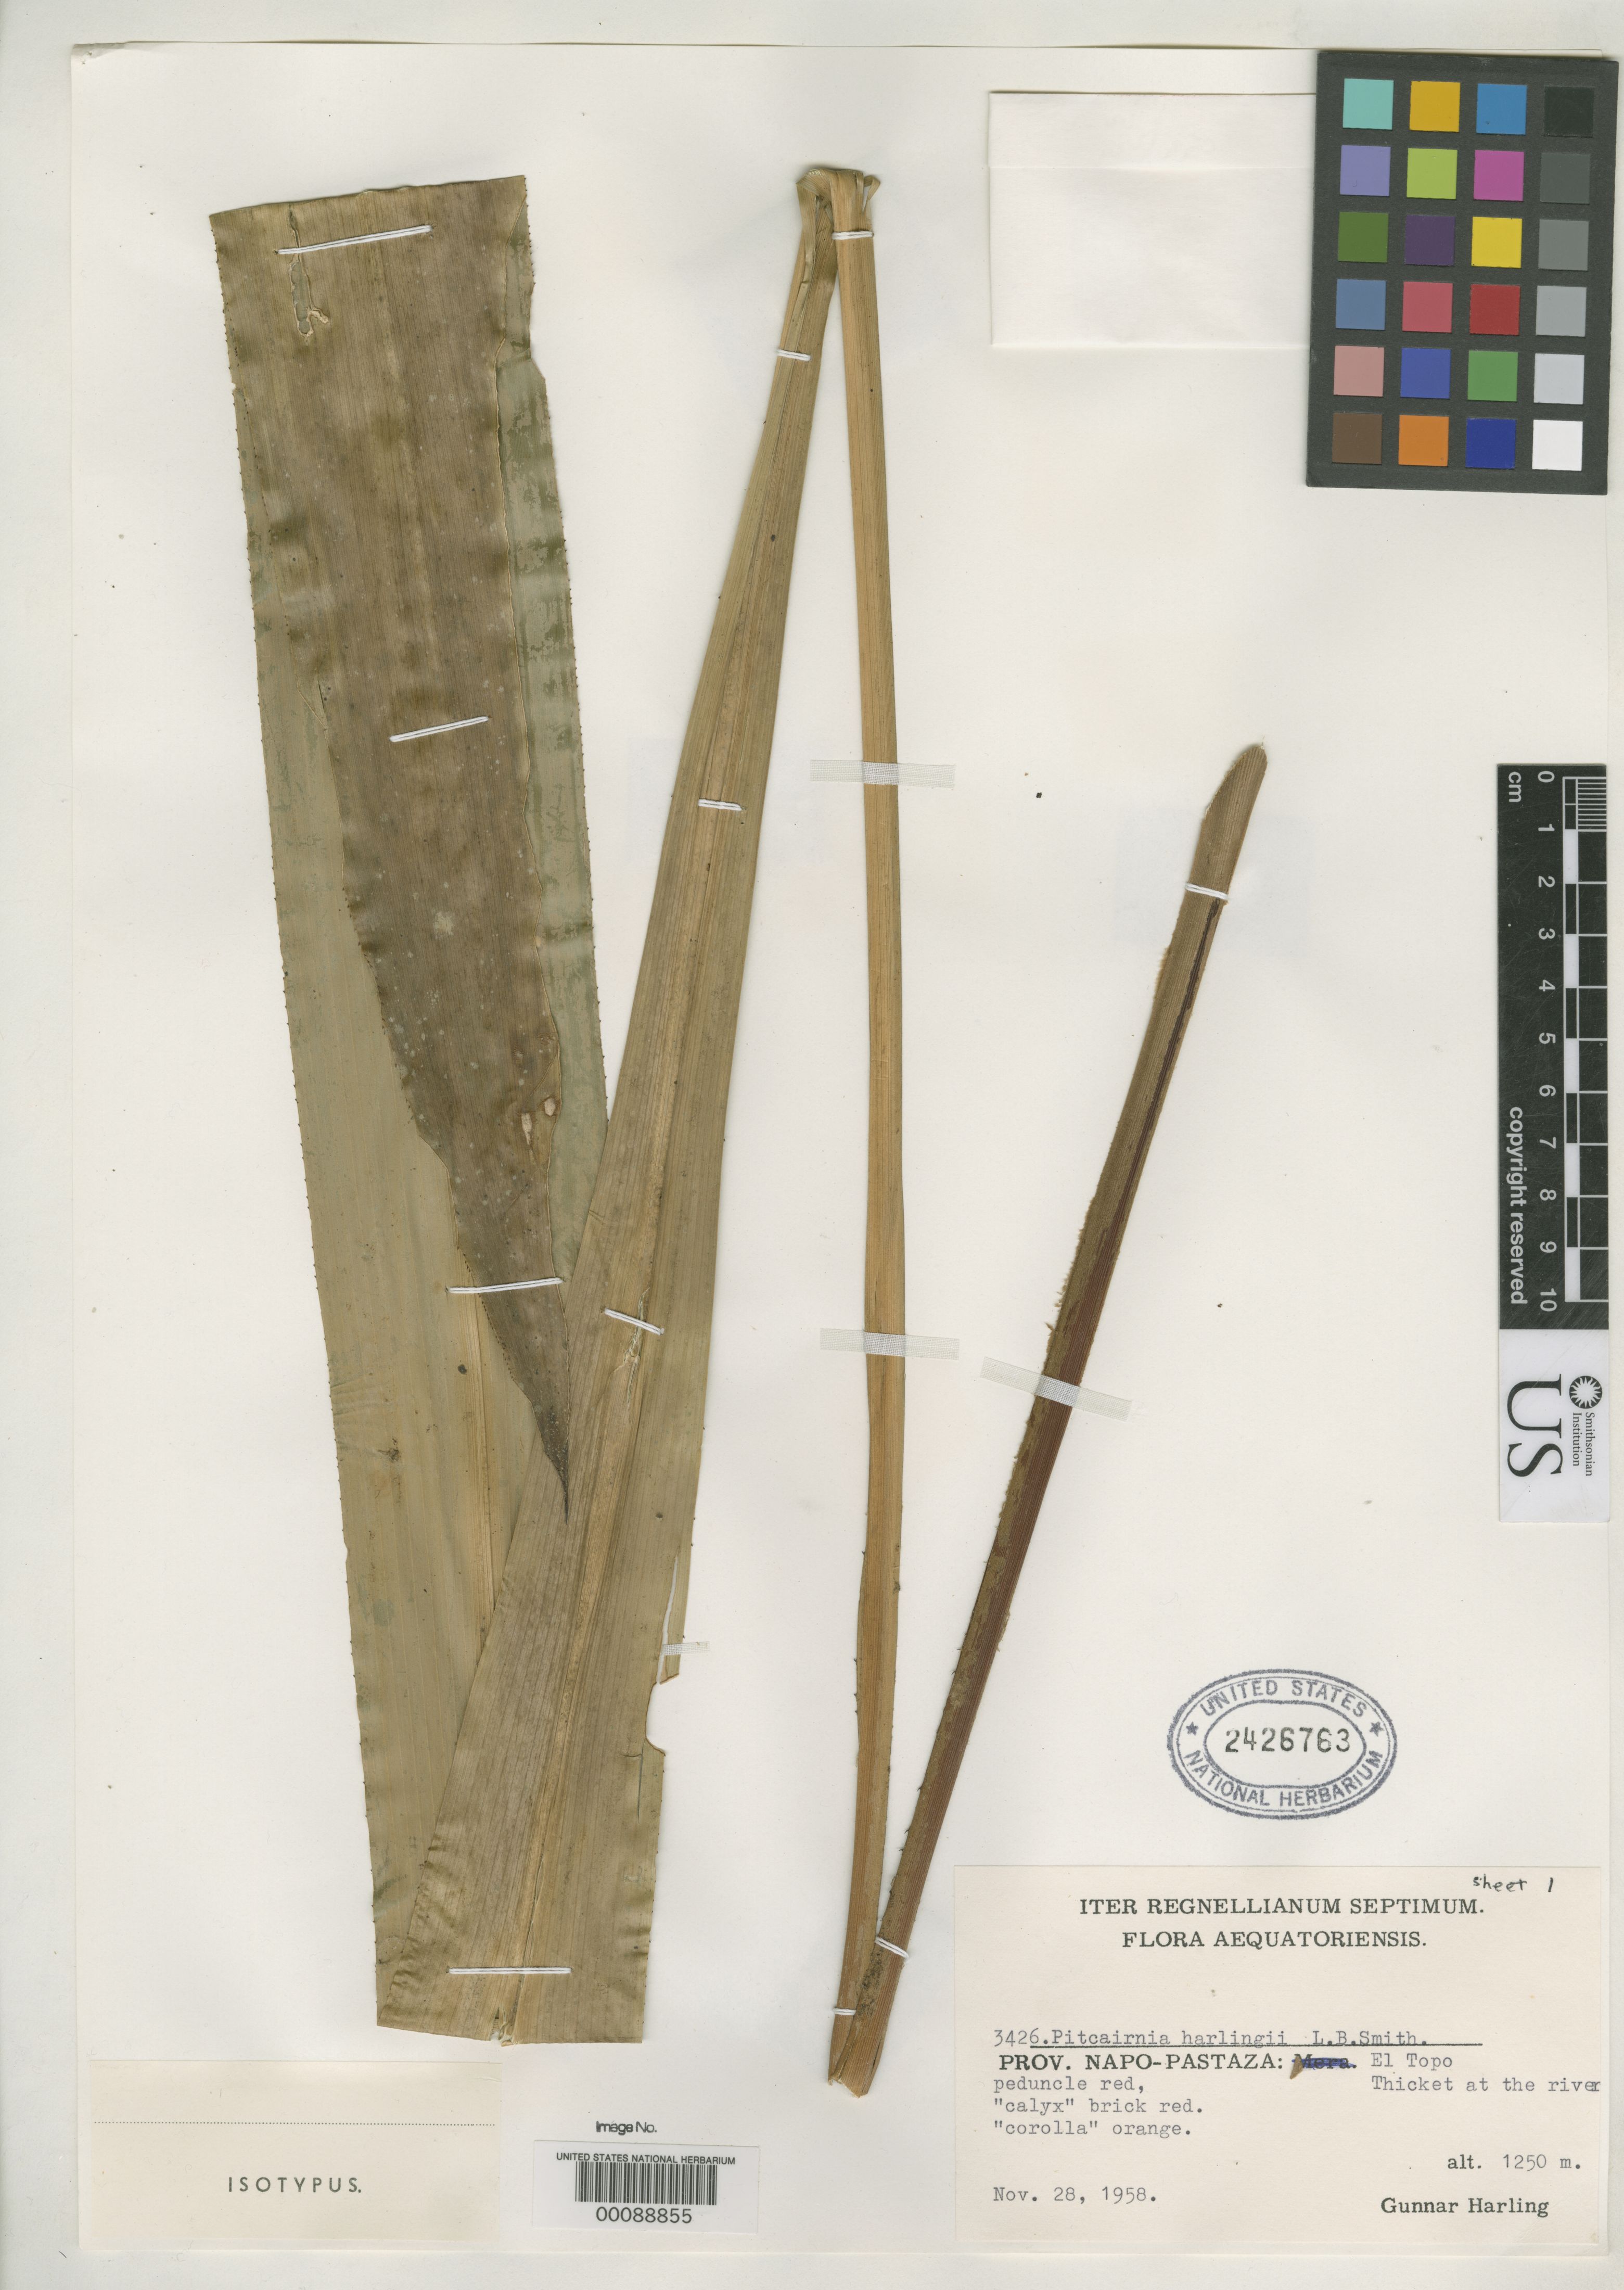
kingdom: Plantae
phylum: Tracheophyta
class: Liliopsida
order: Poales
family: Bromeliaceae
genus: Pitcairnia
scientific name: Pitcairnia harlingii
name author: L.B. Sm.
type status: Isotype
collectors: G. Harling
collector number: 3426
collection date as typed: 28 Nov 1958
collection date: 1958-11-28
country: Ecuador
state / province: Napo / Pastaza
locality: El Topo.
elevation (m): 1250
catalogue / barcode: US 2426763